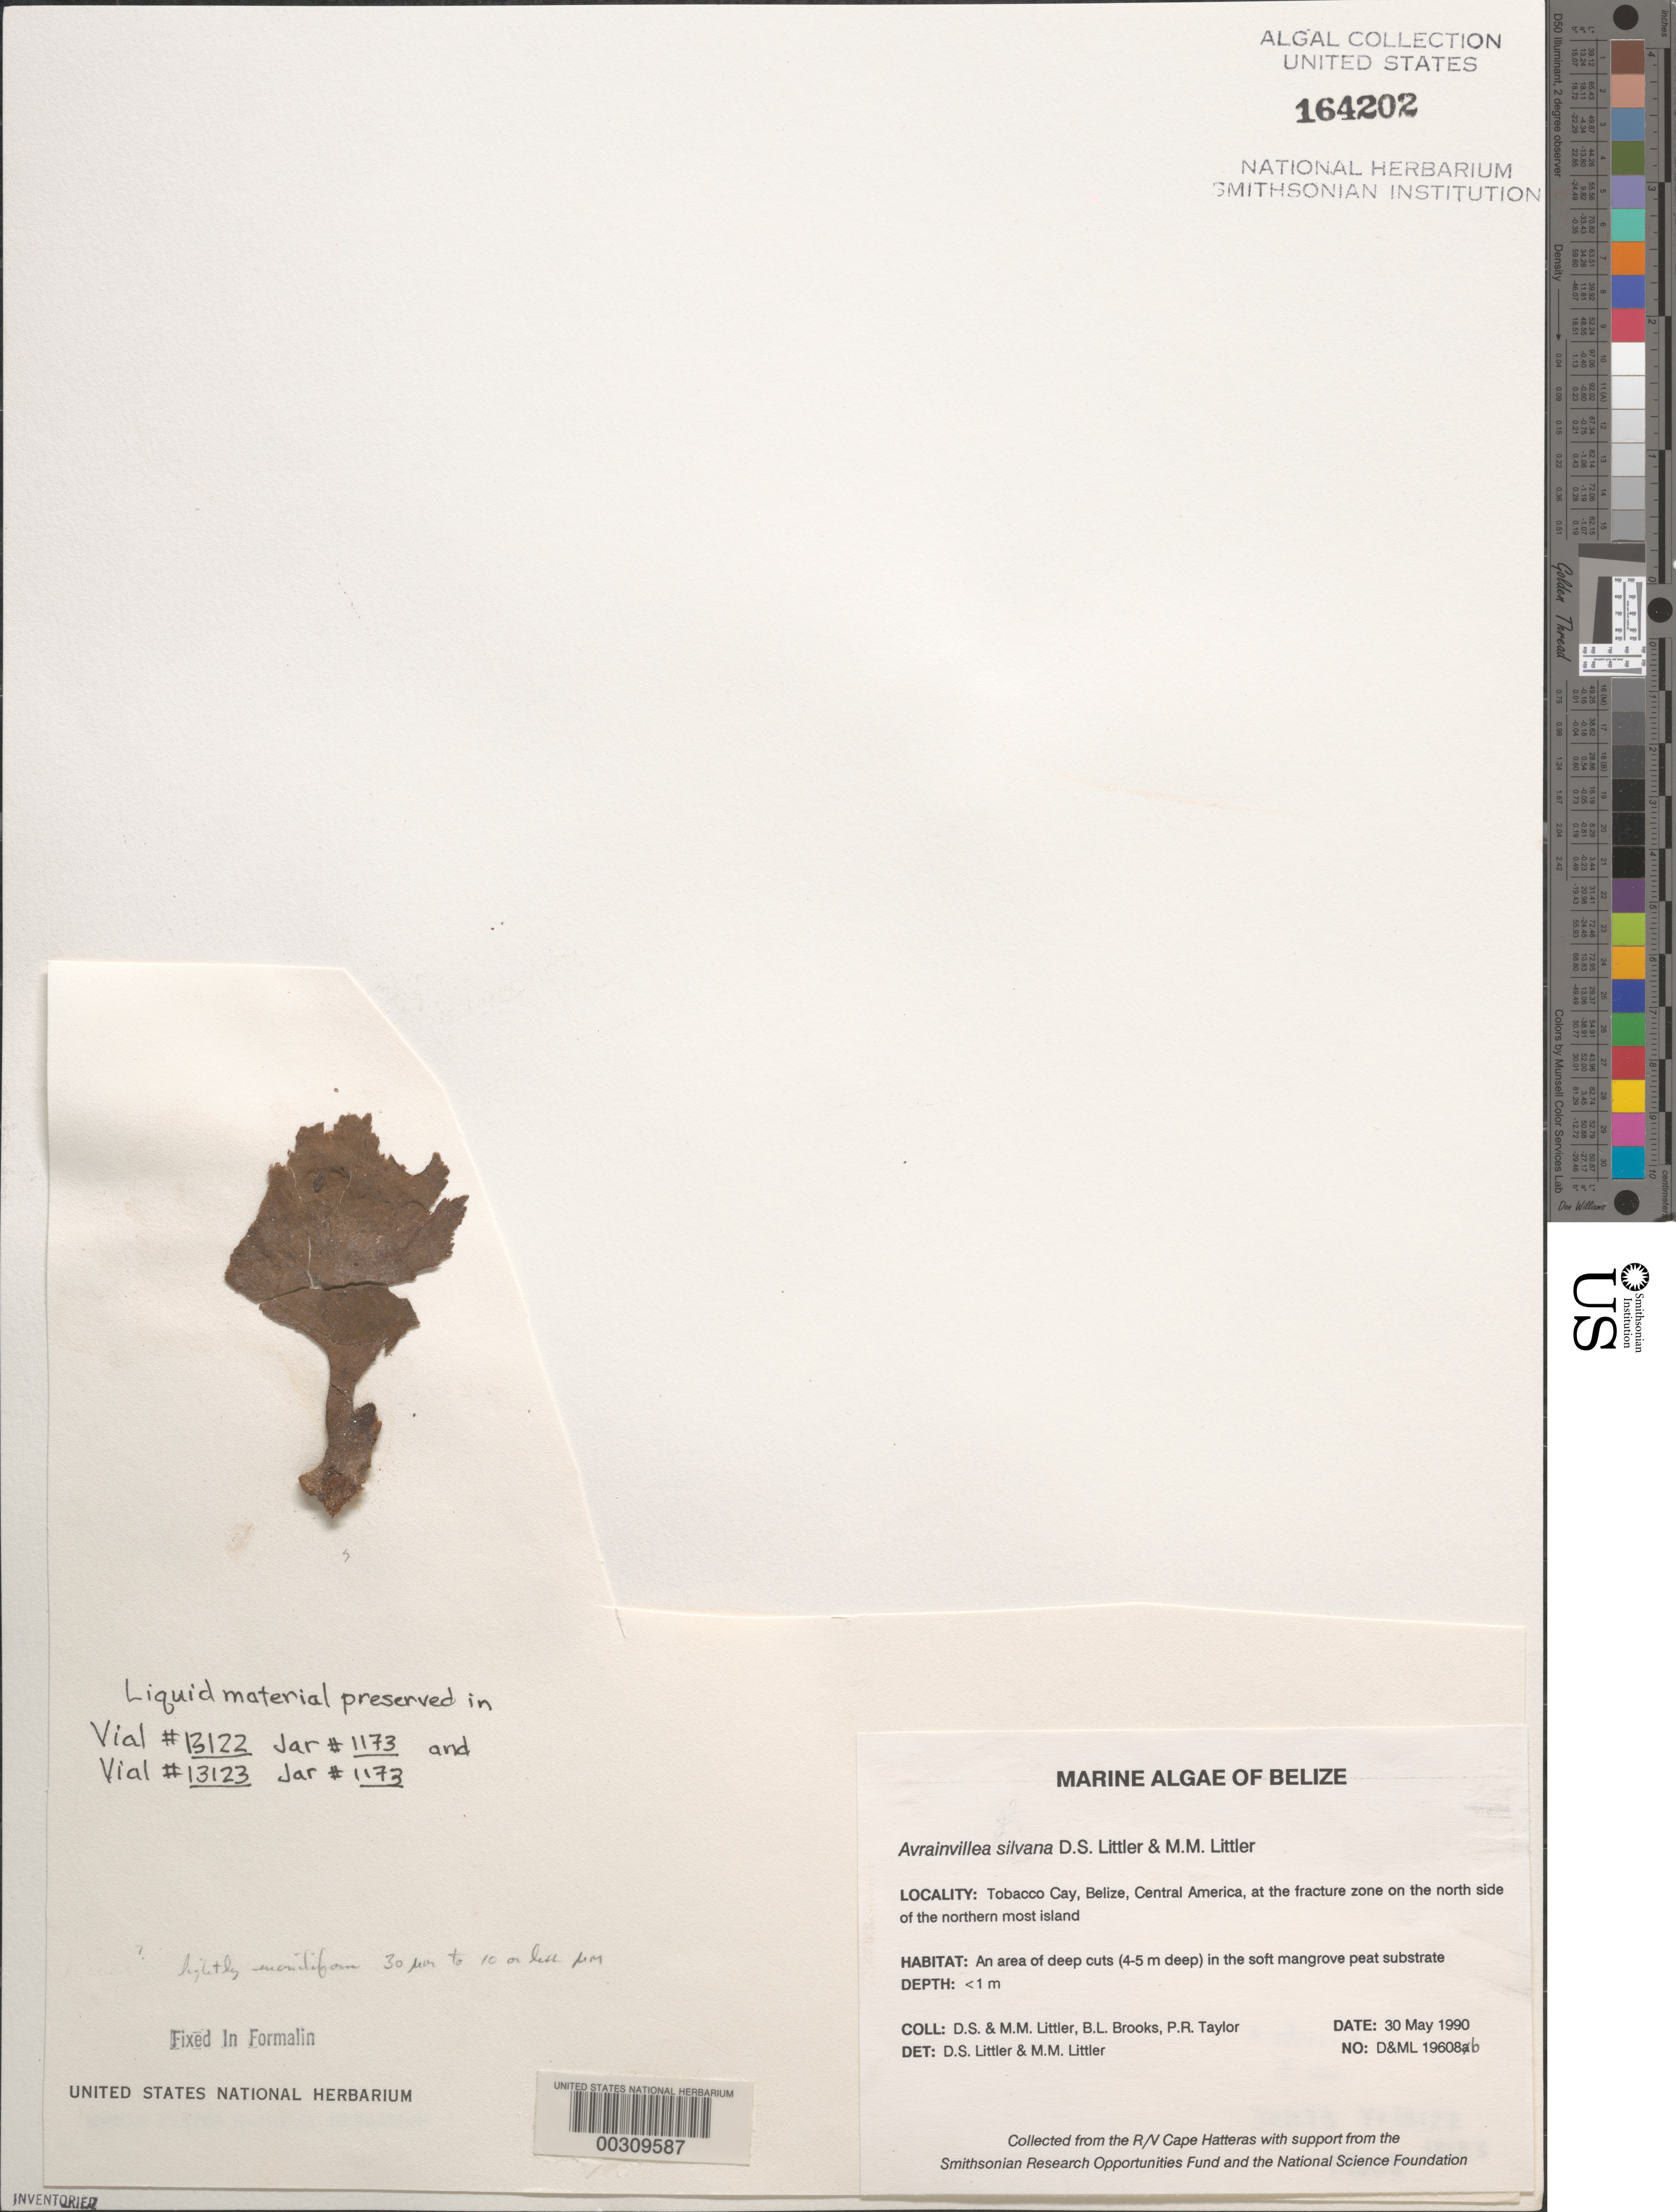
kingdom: Plantae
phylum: Chlorophyta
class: Ulvophyceae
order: Bryopsidales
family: Dichotomosiphonaceae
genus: Avrainvillea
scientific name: Avrainvillea silvana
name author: D.S. Littler & Littler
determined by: Littler, D. S.; Littler, M. M.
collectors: D. S. Littler, M. M. Littler, B. Brooks & P. R. Taylor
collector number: D&ML 19608b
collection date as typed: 30 May 1990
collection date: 1990-05-30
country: Belize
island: Tobacco Cay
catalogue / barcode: US 164202